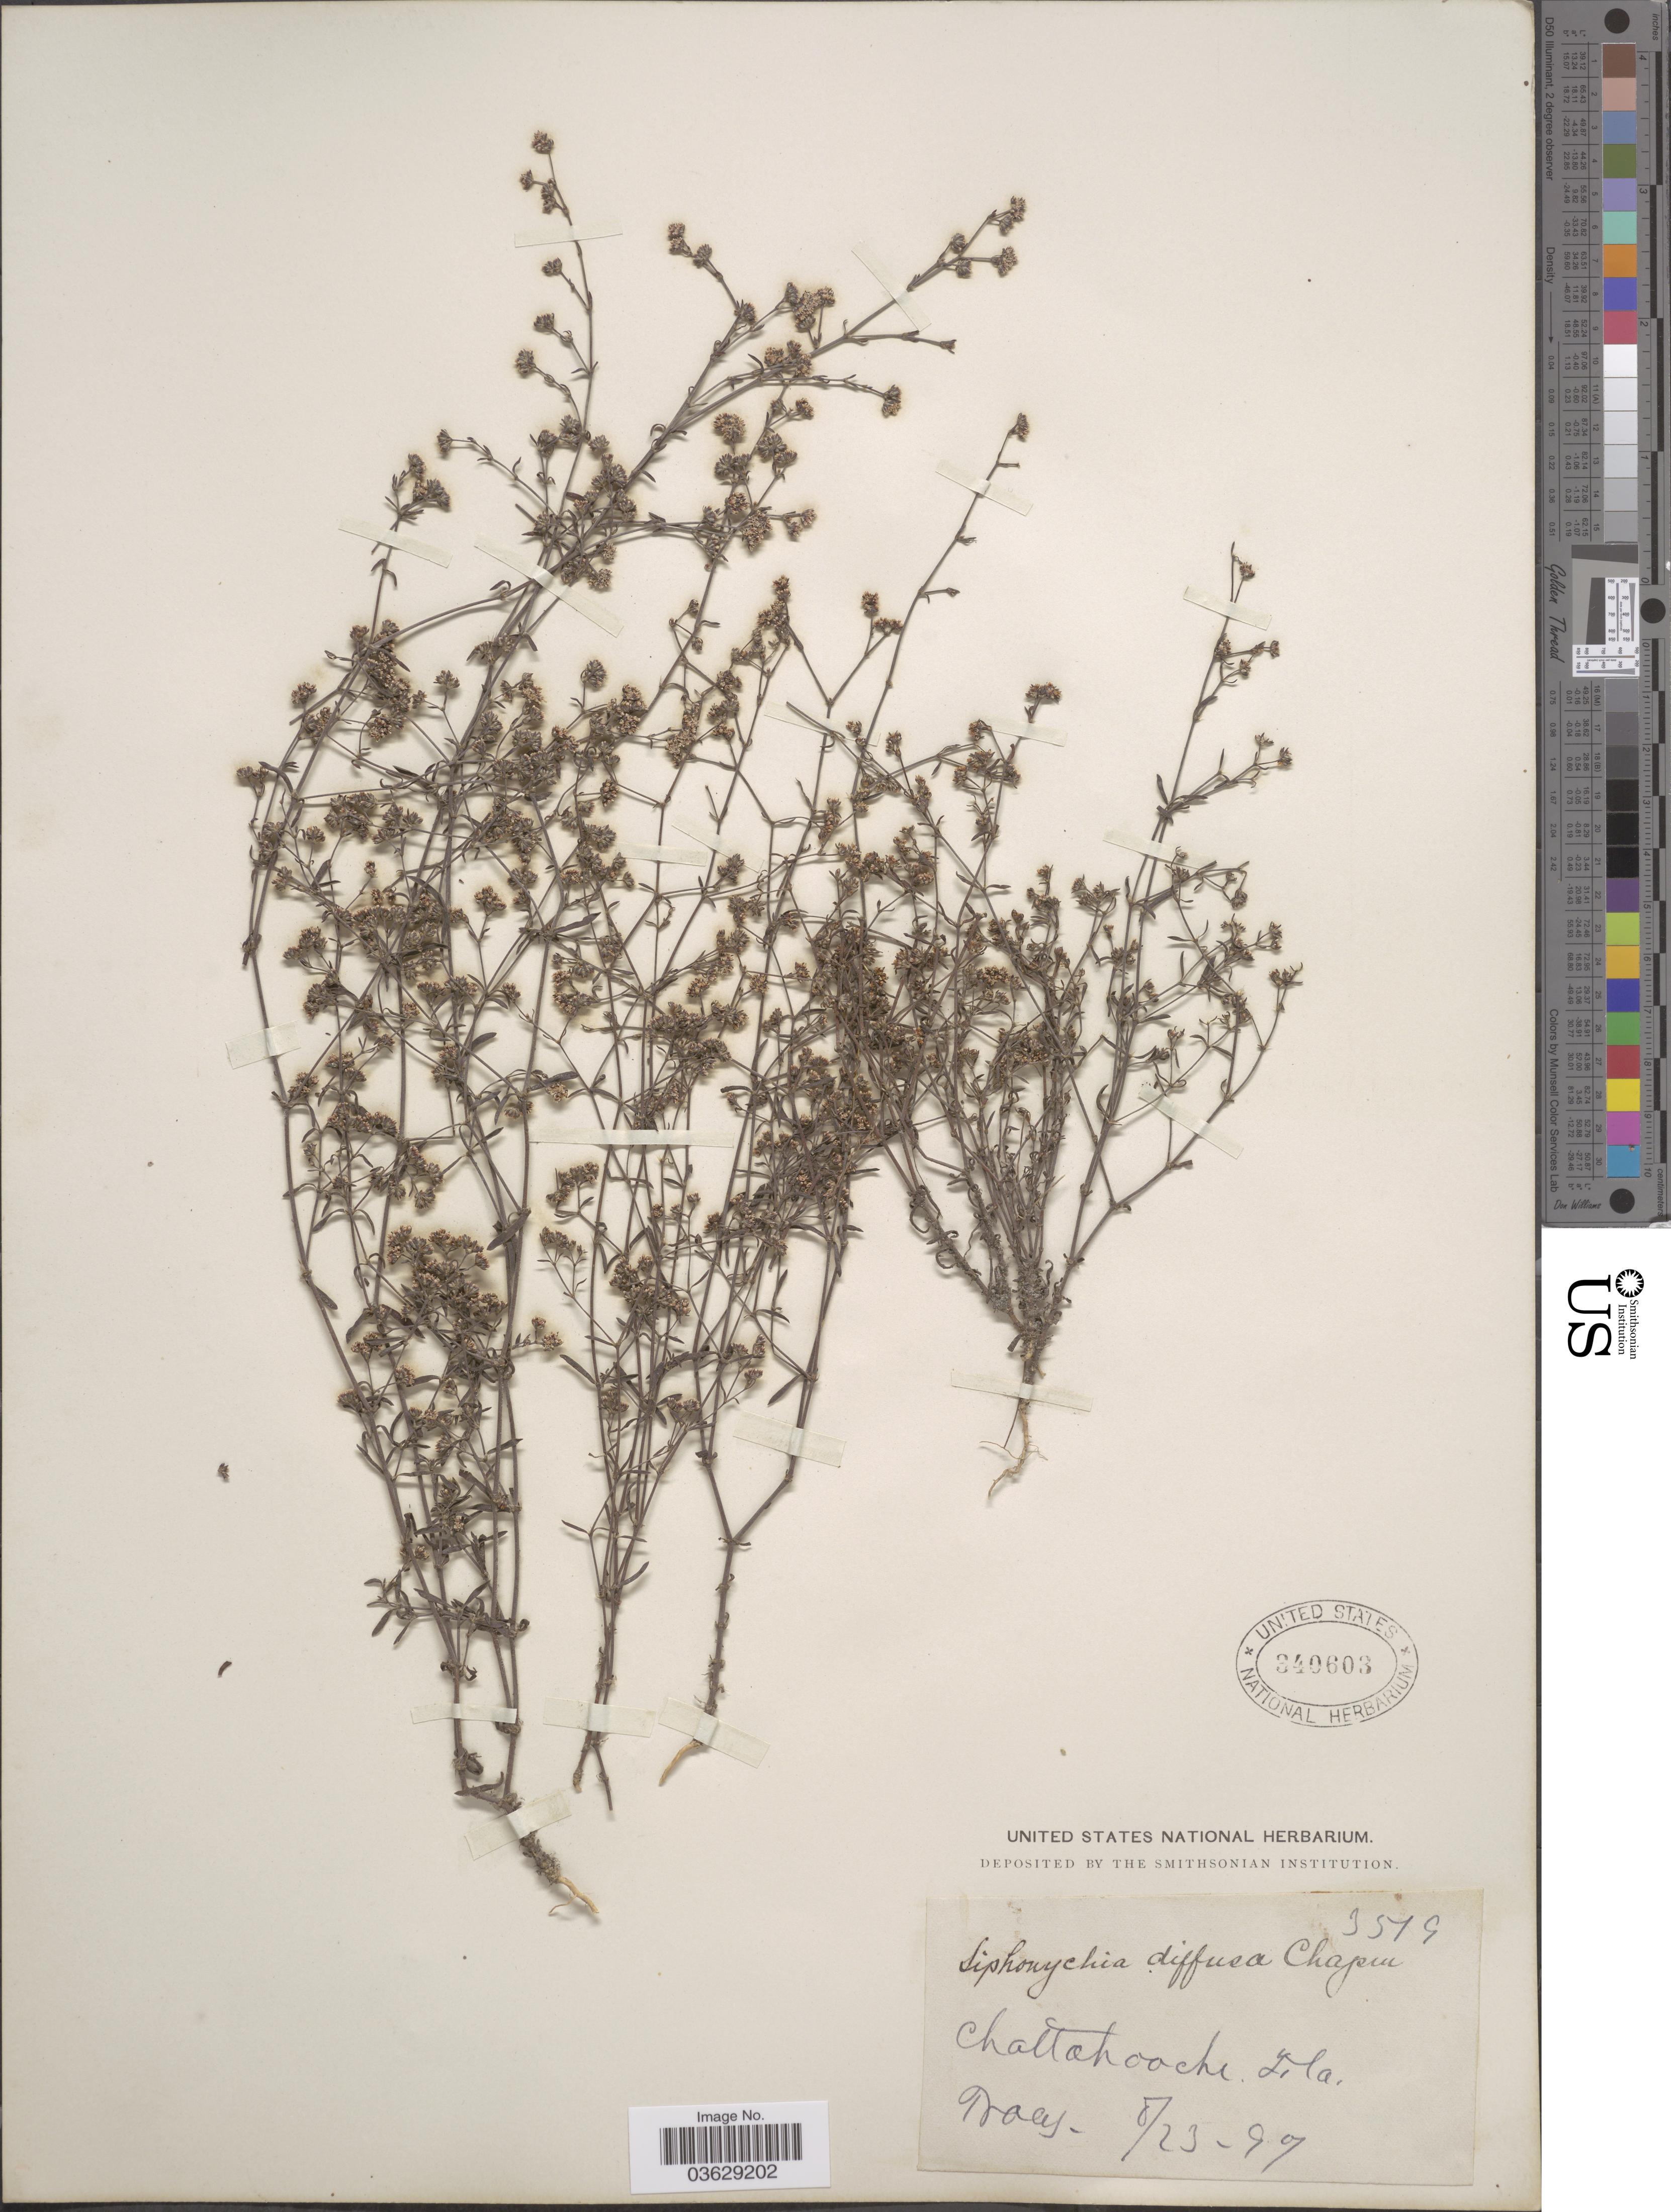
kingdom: Plantae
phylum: Tracheophyta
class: Magnoliopsida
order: Caryophyllales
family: Caryophyllaceae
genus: Paronychia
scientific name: Paronychia patula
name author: Shinners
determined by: Strong, Mark T., (BOT), Smithsonian Institution - National Museum of Natural History (UNITED STATES)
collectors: -. Tracy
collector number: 3519*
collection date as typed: Transcribed d/m/y: 23/8/97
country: United States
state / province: Florida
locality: Chattahoochi.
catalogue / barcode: US 340603